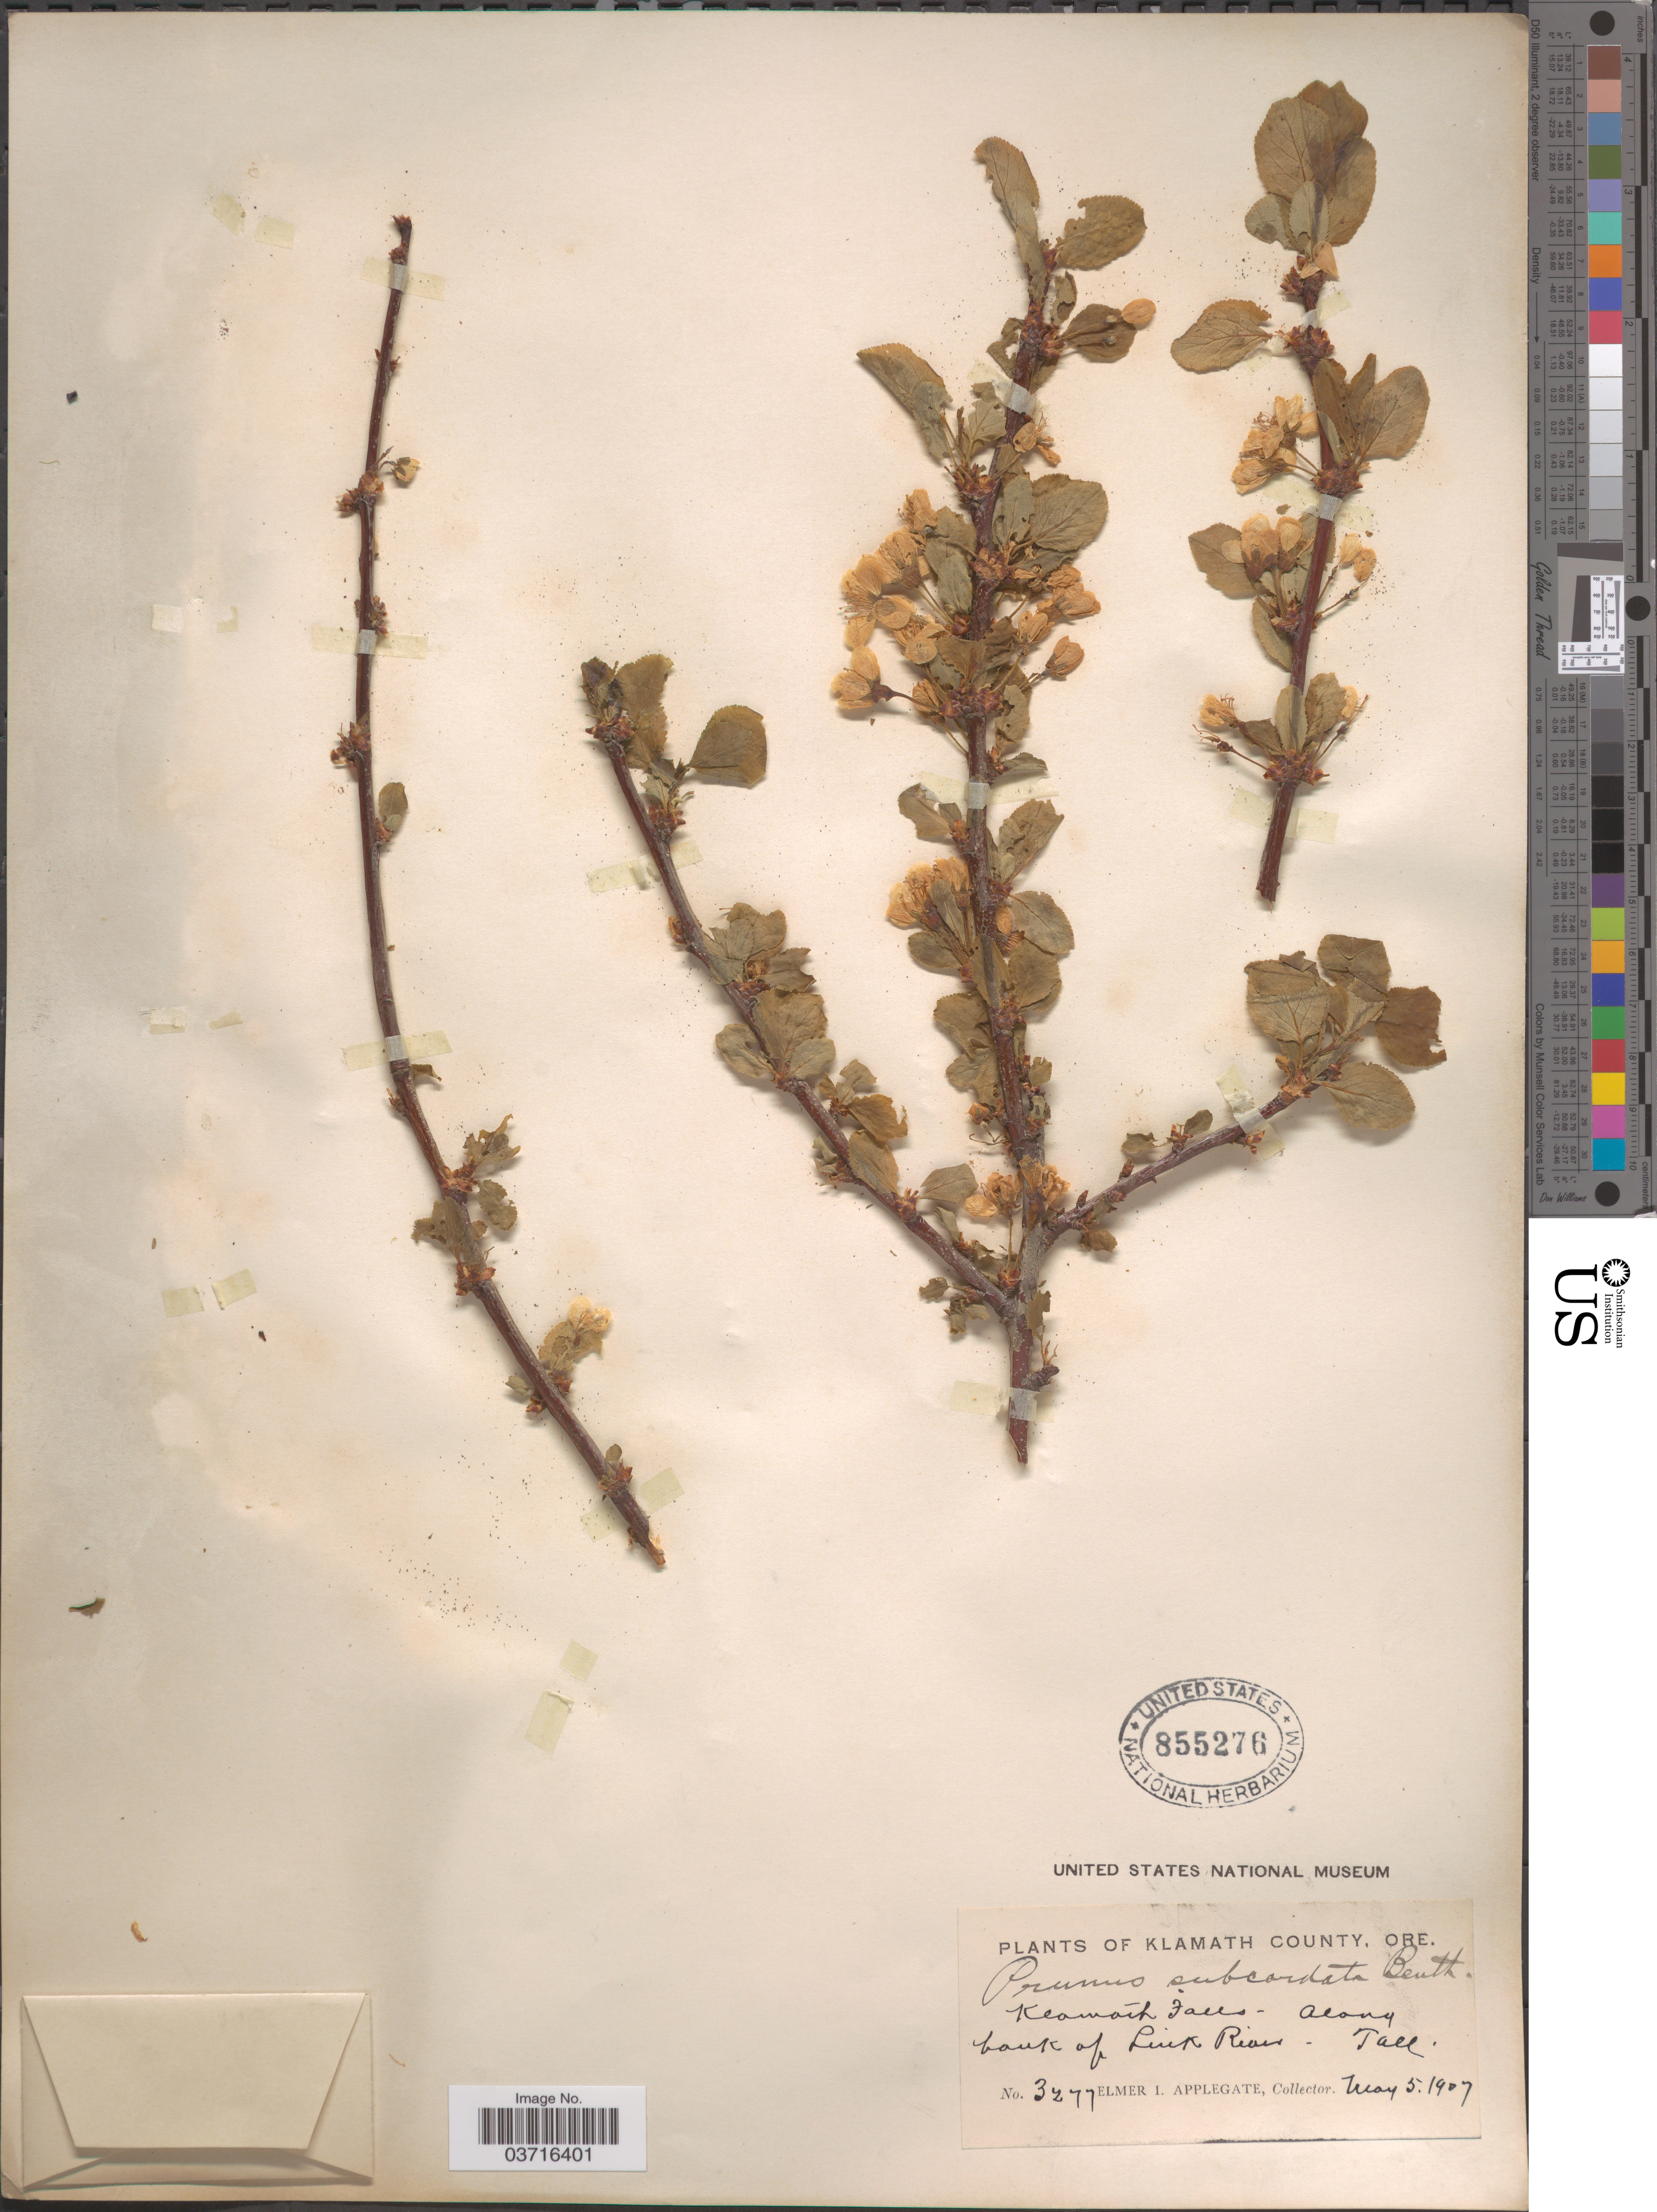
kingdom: Plantae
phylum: Tracheophyta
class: Magnoliopsida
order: Rosales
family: Rosaceae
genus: Prunus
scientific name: Prunus subcordata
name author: Benth.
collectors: E. I. Applegate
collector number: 3277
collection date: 1907-05-05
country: United States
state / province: Oregon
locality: Klamath County. Klamath Falls - Along bank of Link River.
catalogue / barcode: US 855276